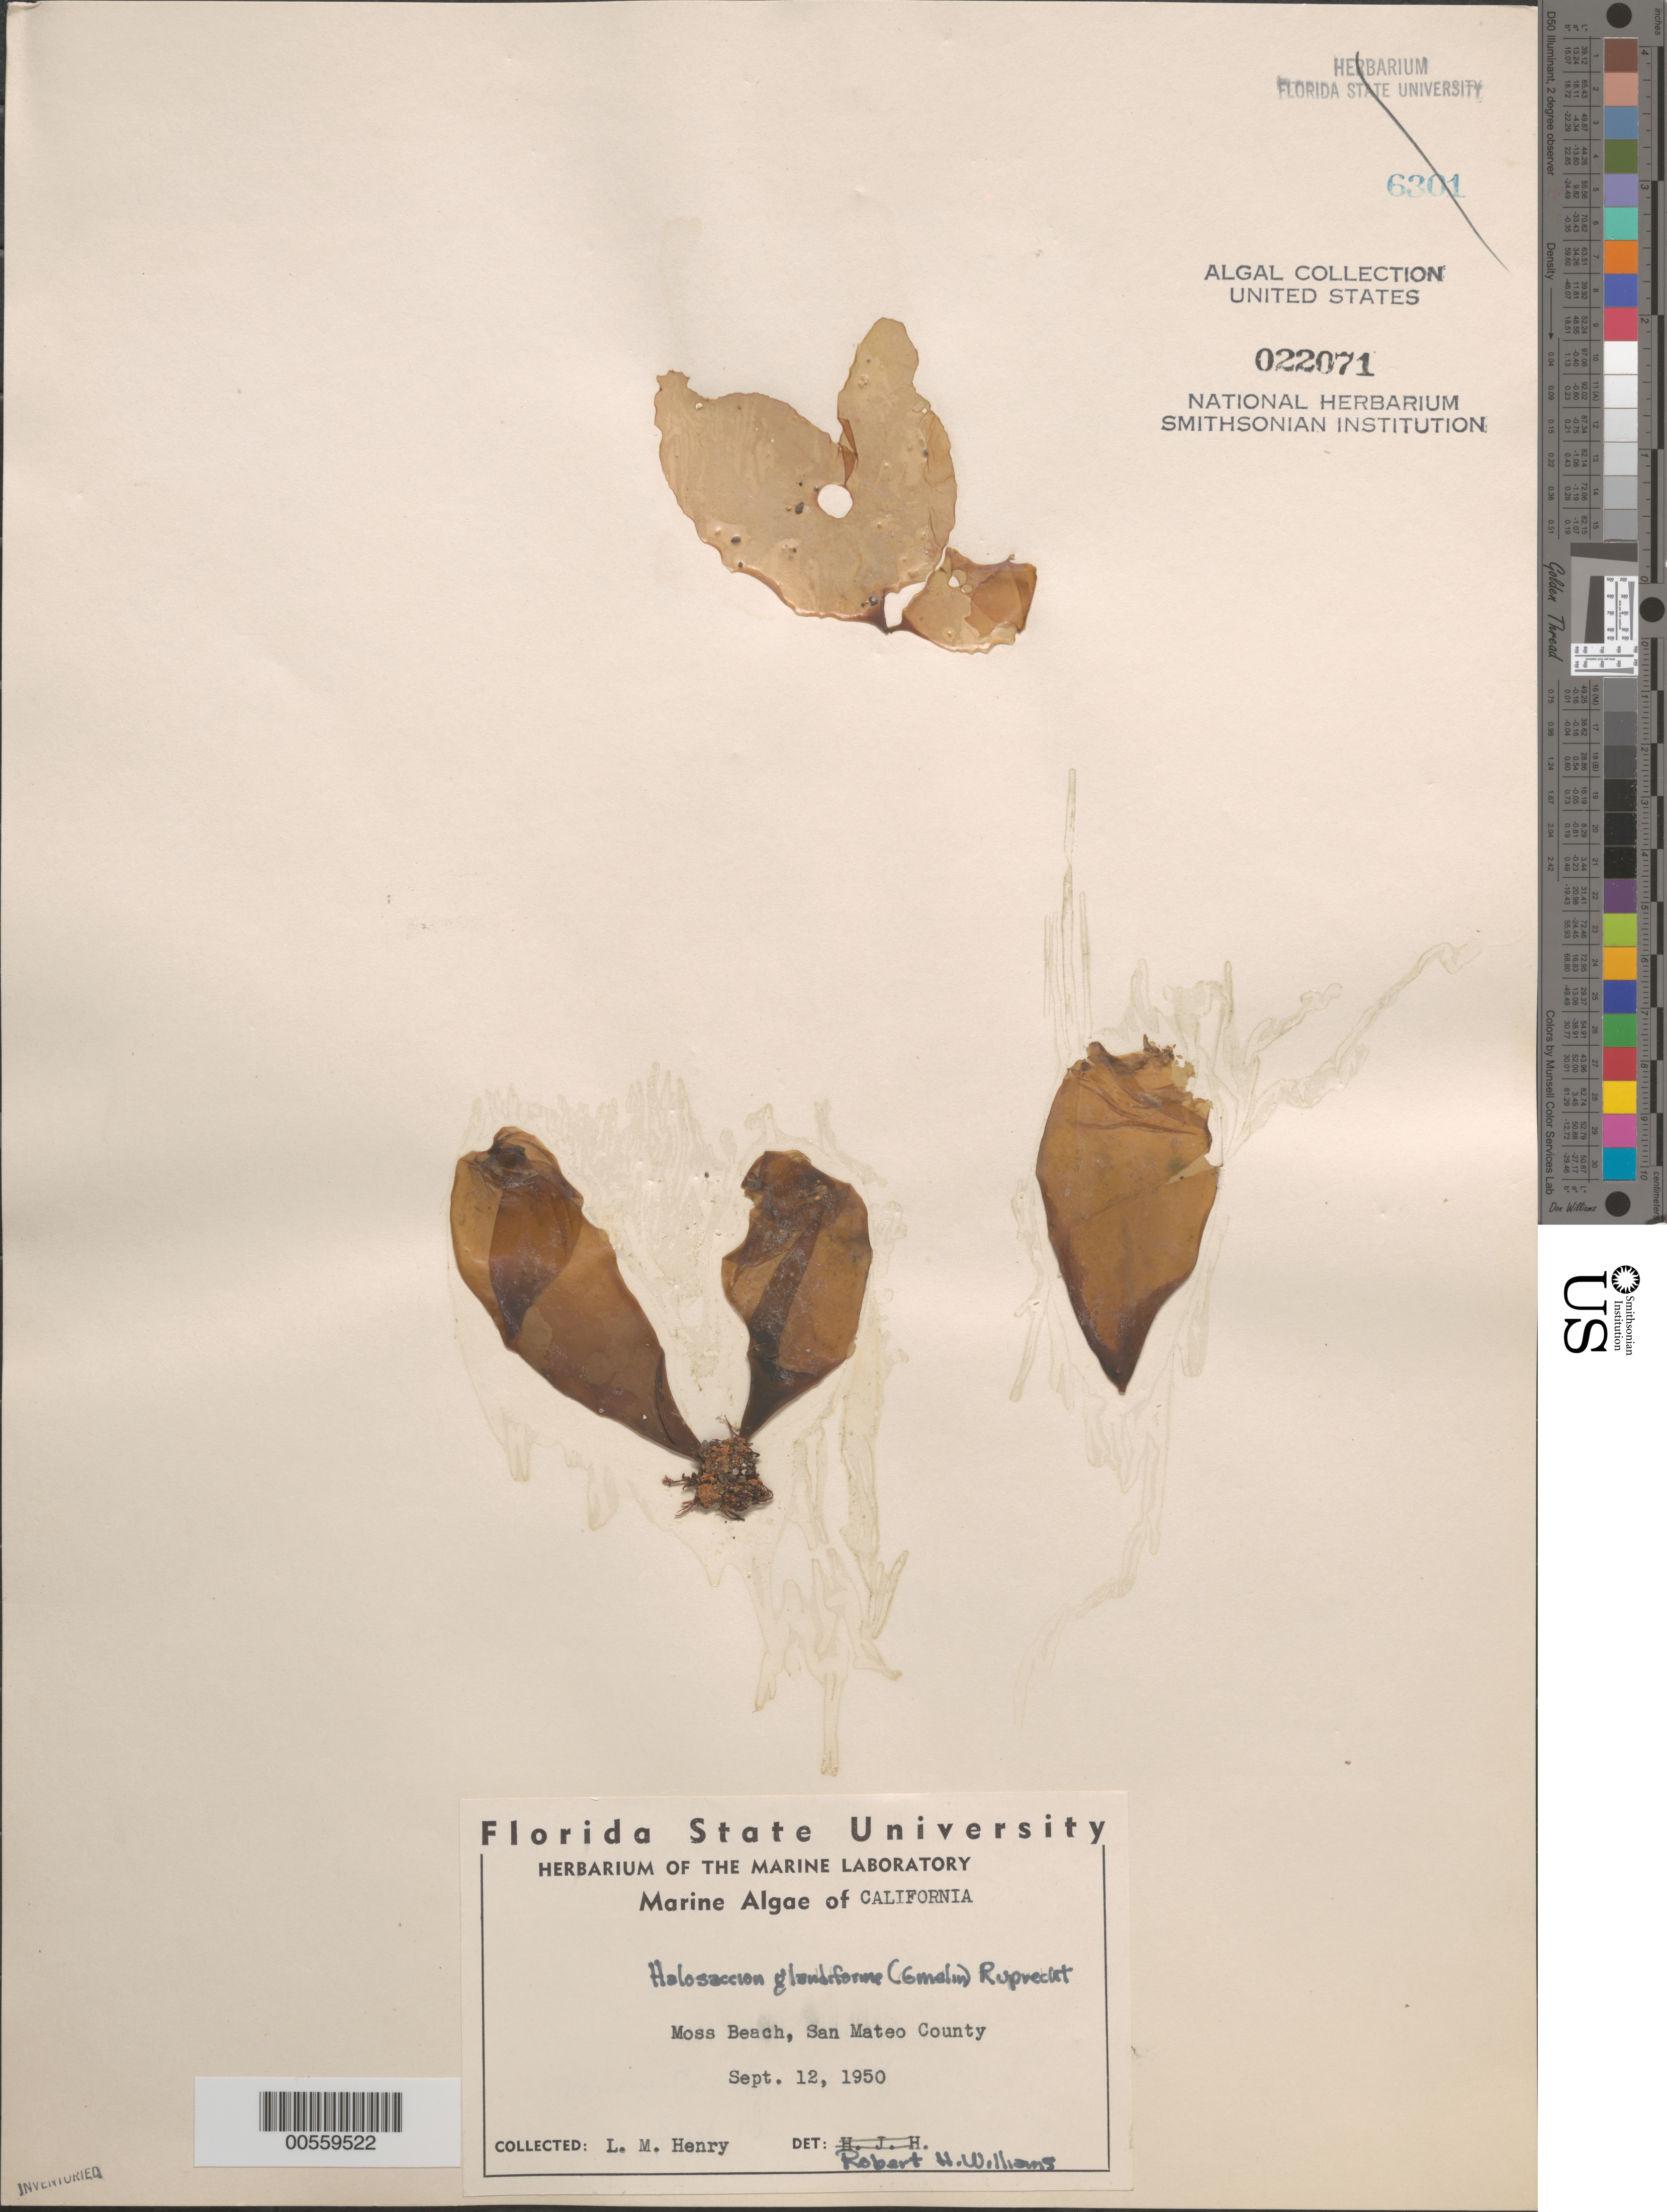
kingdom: Plantae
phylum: Rhodophyta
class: Florideophyceae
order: Palmariales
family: Palmariaceae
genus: Halosaccion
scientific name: Halosaccion glandiforme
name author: (S.G. Gmel.) Rupr.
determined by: Williams, R. H.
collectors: L. Henry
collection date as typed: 12 Sep 1950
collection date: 1950-09-12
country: United States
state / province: California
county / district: San Mateo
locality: Moss Beach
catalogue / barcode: US 22071